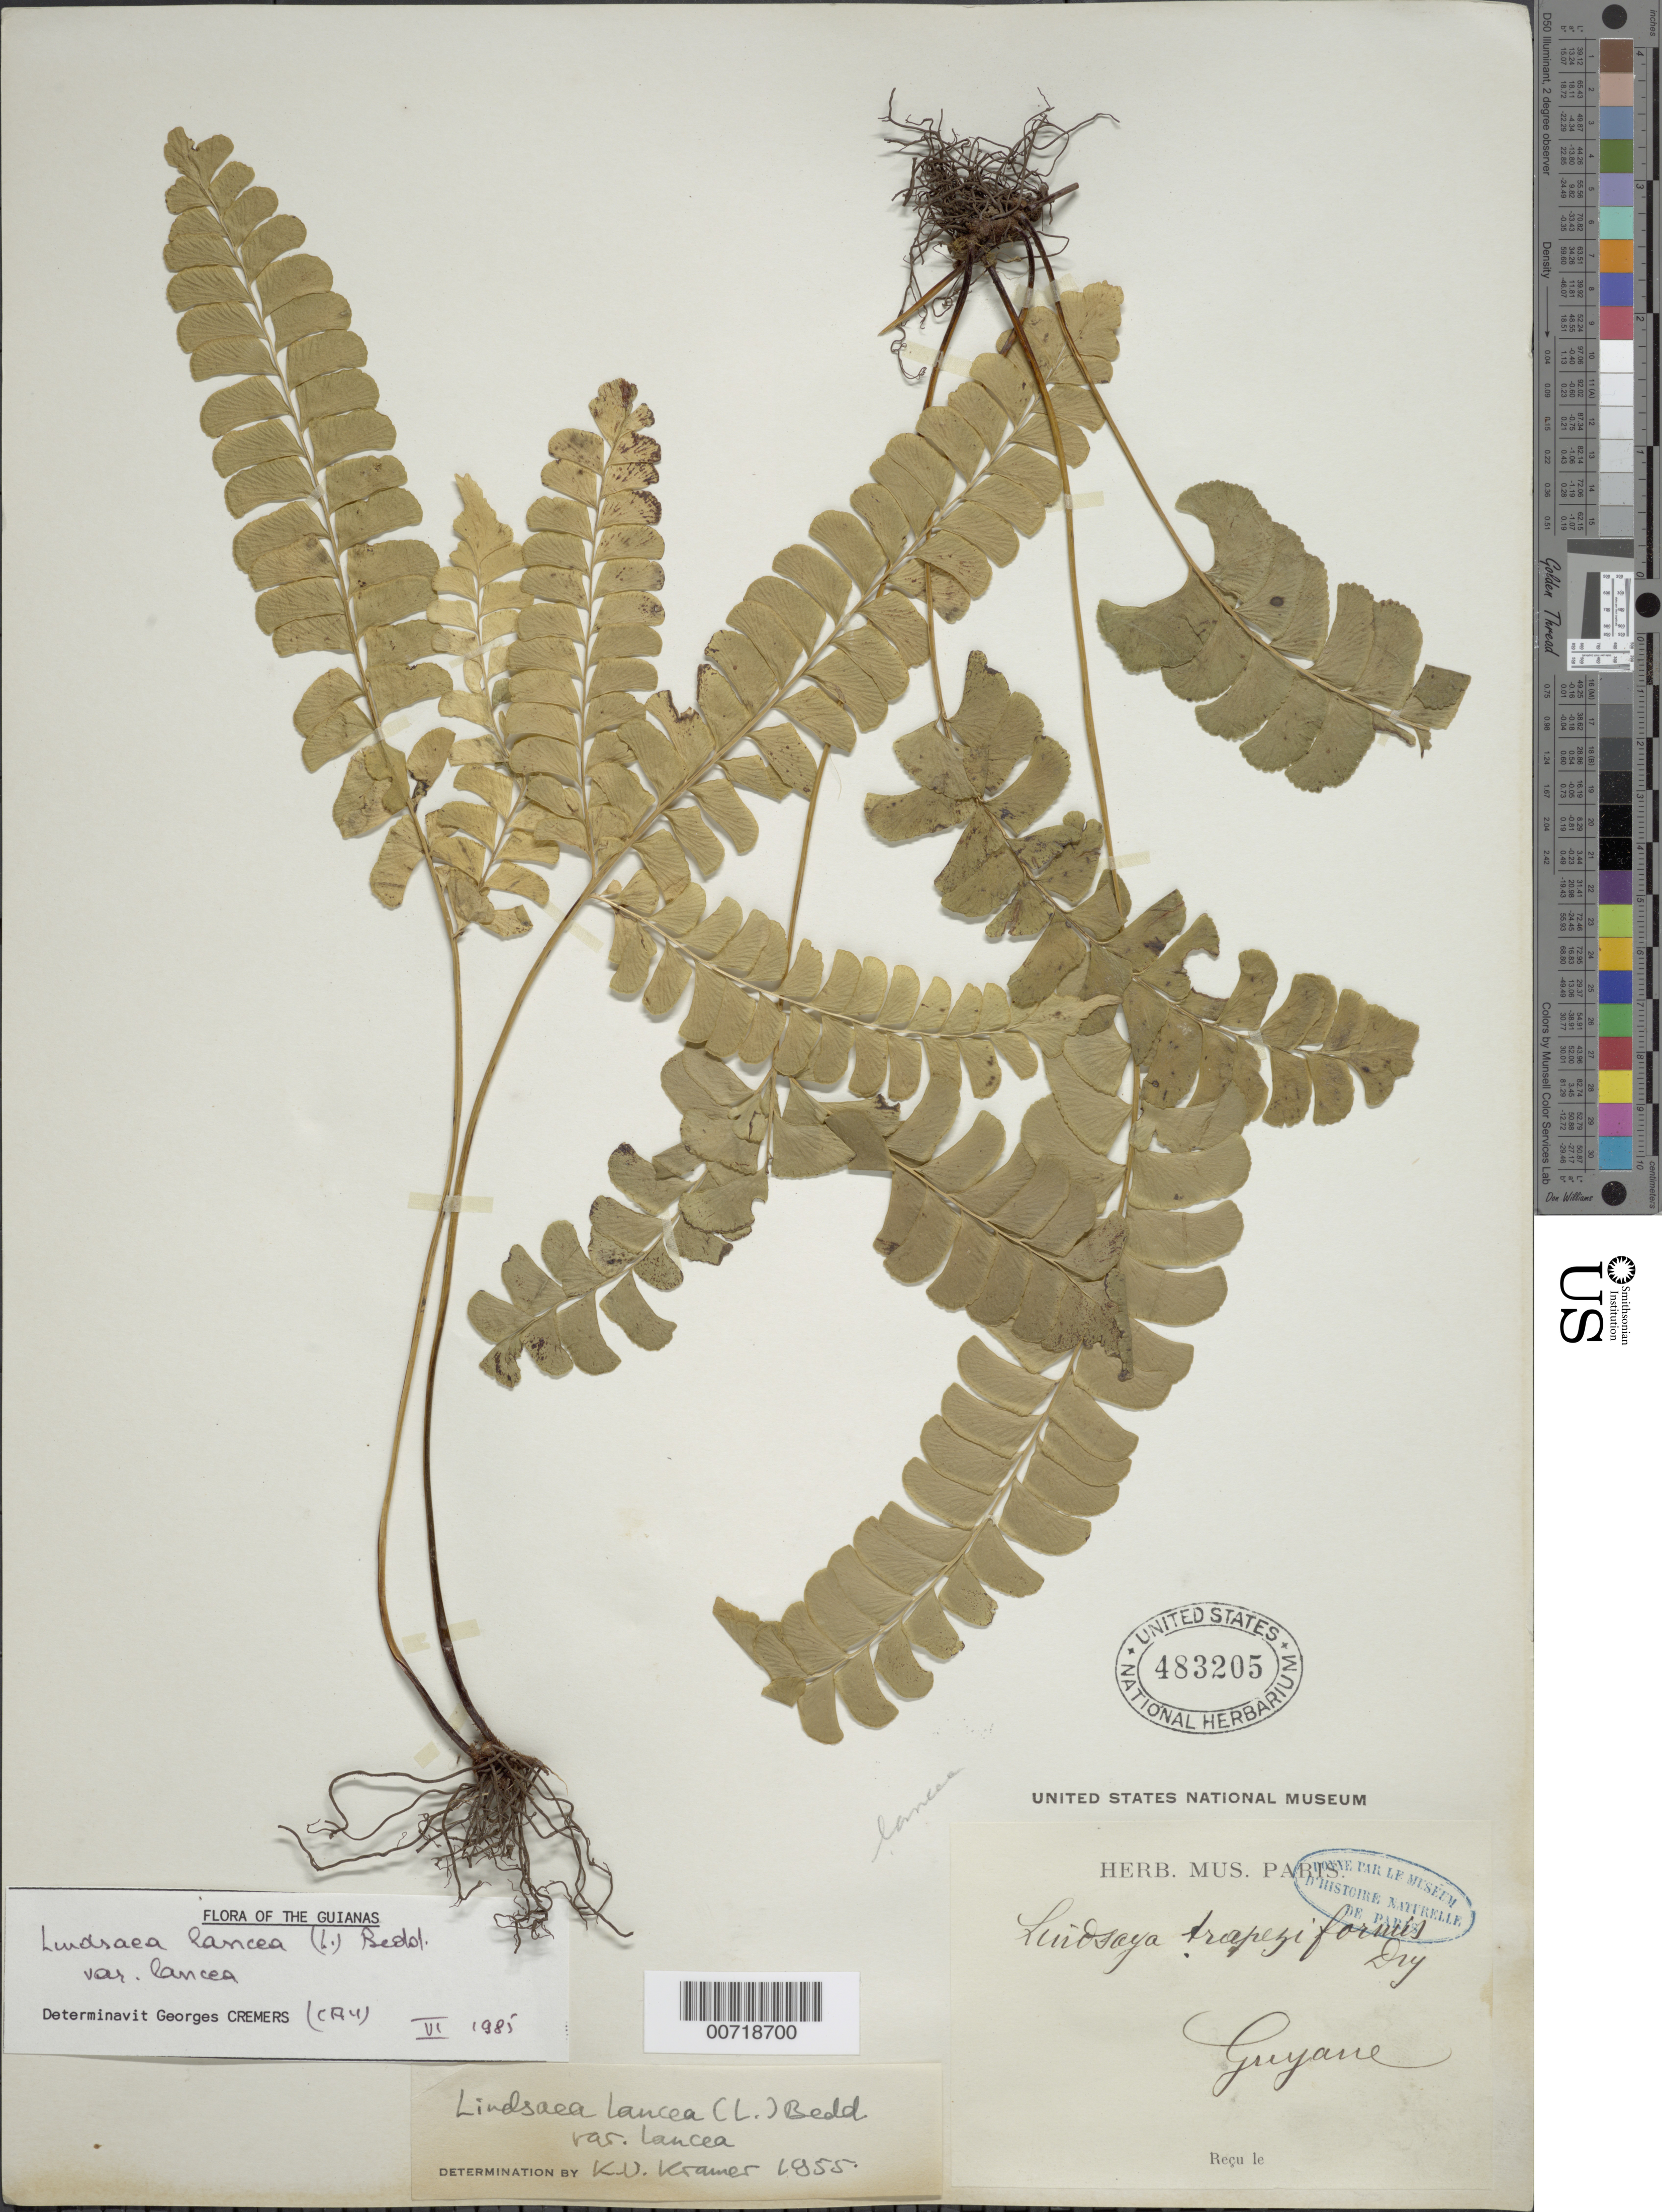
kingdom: Plantae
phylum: Tracheophyta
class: Polypodiopsida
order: Polypodiales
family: Lindsaeaceae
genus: Lindsaea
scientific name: Lindsaea lancea var. lancea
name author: (L.) Bedd.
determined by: Cremers, Georges A.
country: French Guiana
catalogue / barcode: US 483205